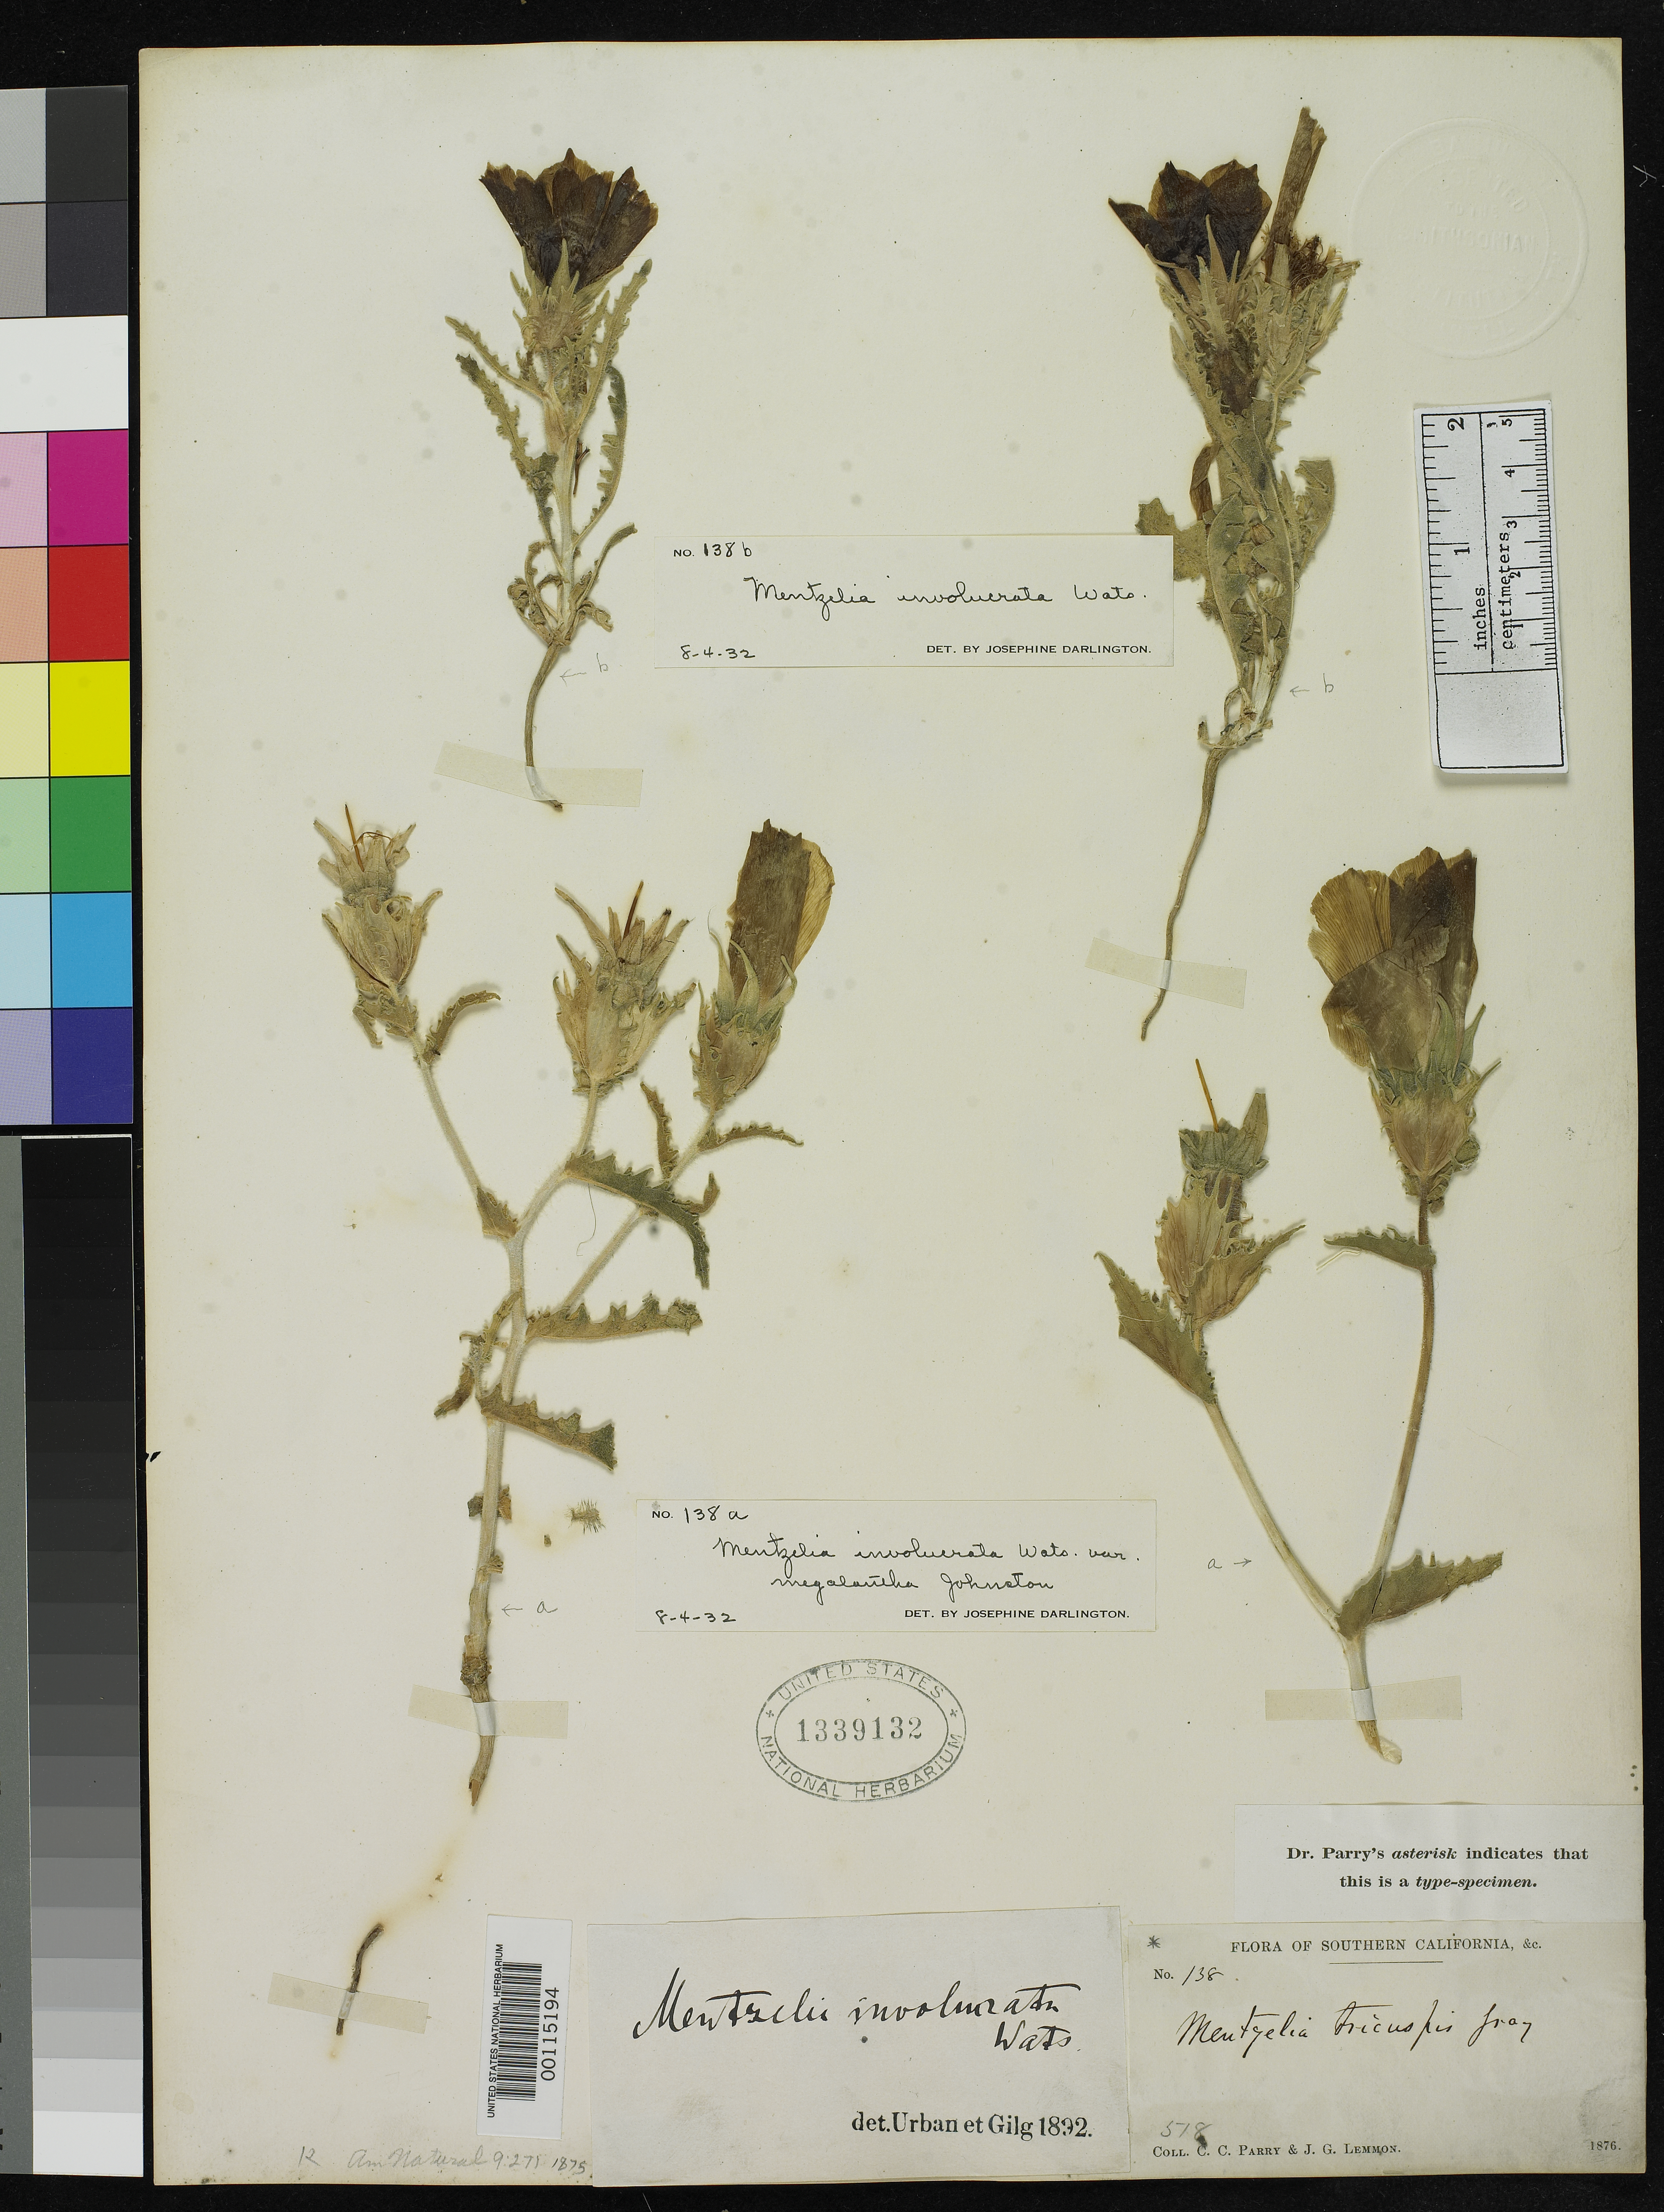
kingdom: Plantae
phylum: Tracheophyta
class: Magnoliopsida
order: Cornales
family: Loasaceae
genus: Mentzelia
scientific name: Mentzelia tricuspis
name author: A. Gray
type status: Type Collection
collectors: C. C. Parry & J. G. Lemmon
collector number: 138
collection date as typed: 1876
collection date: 1876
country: United States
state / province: California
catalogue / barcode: US 1339132